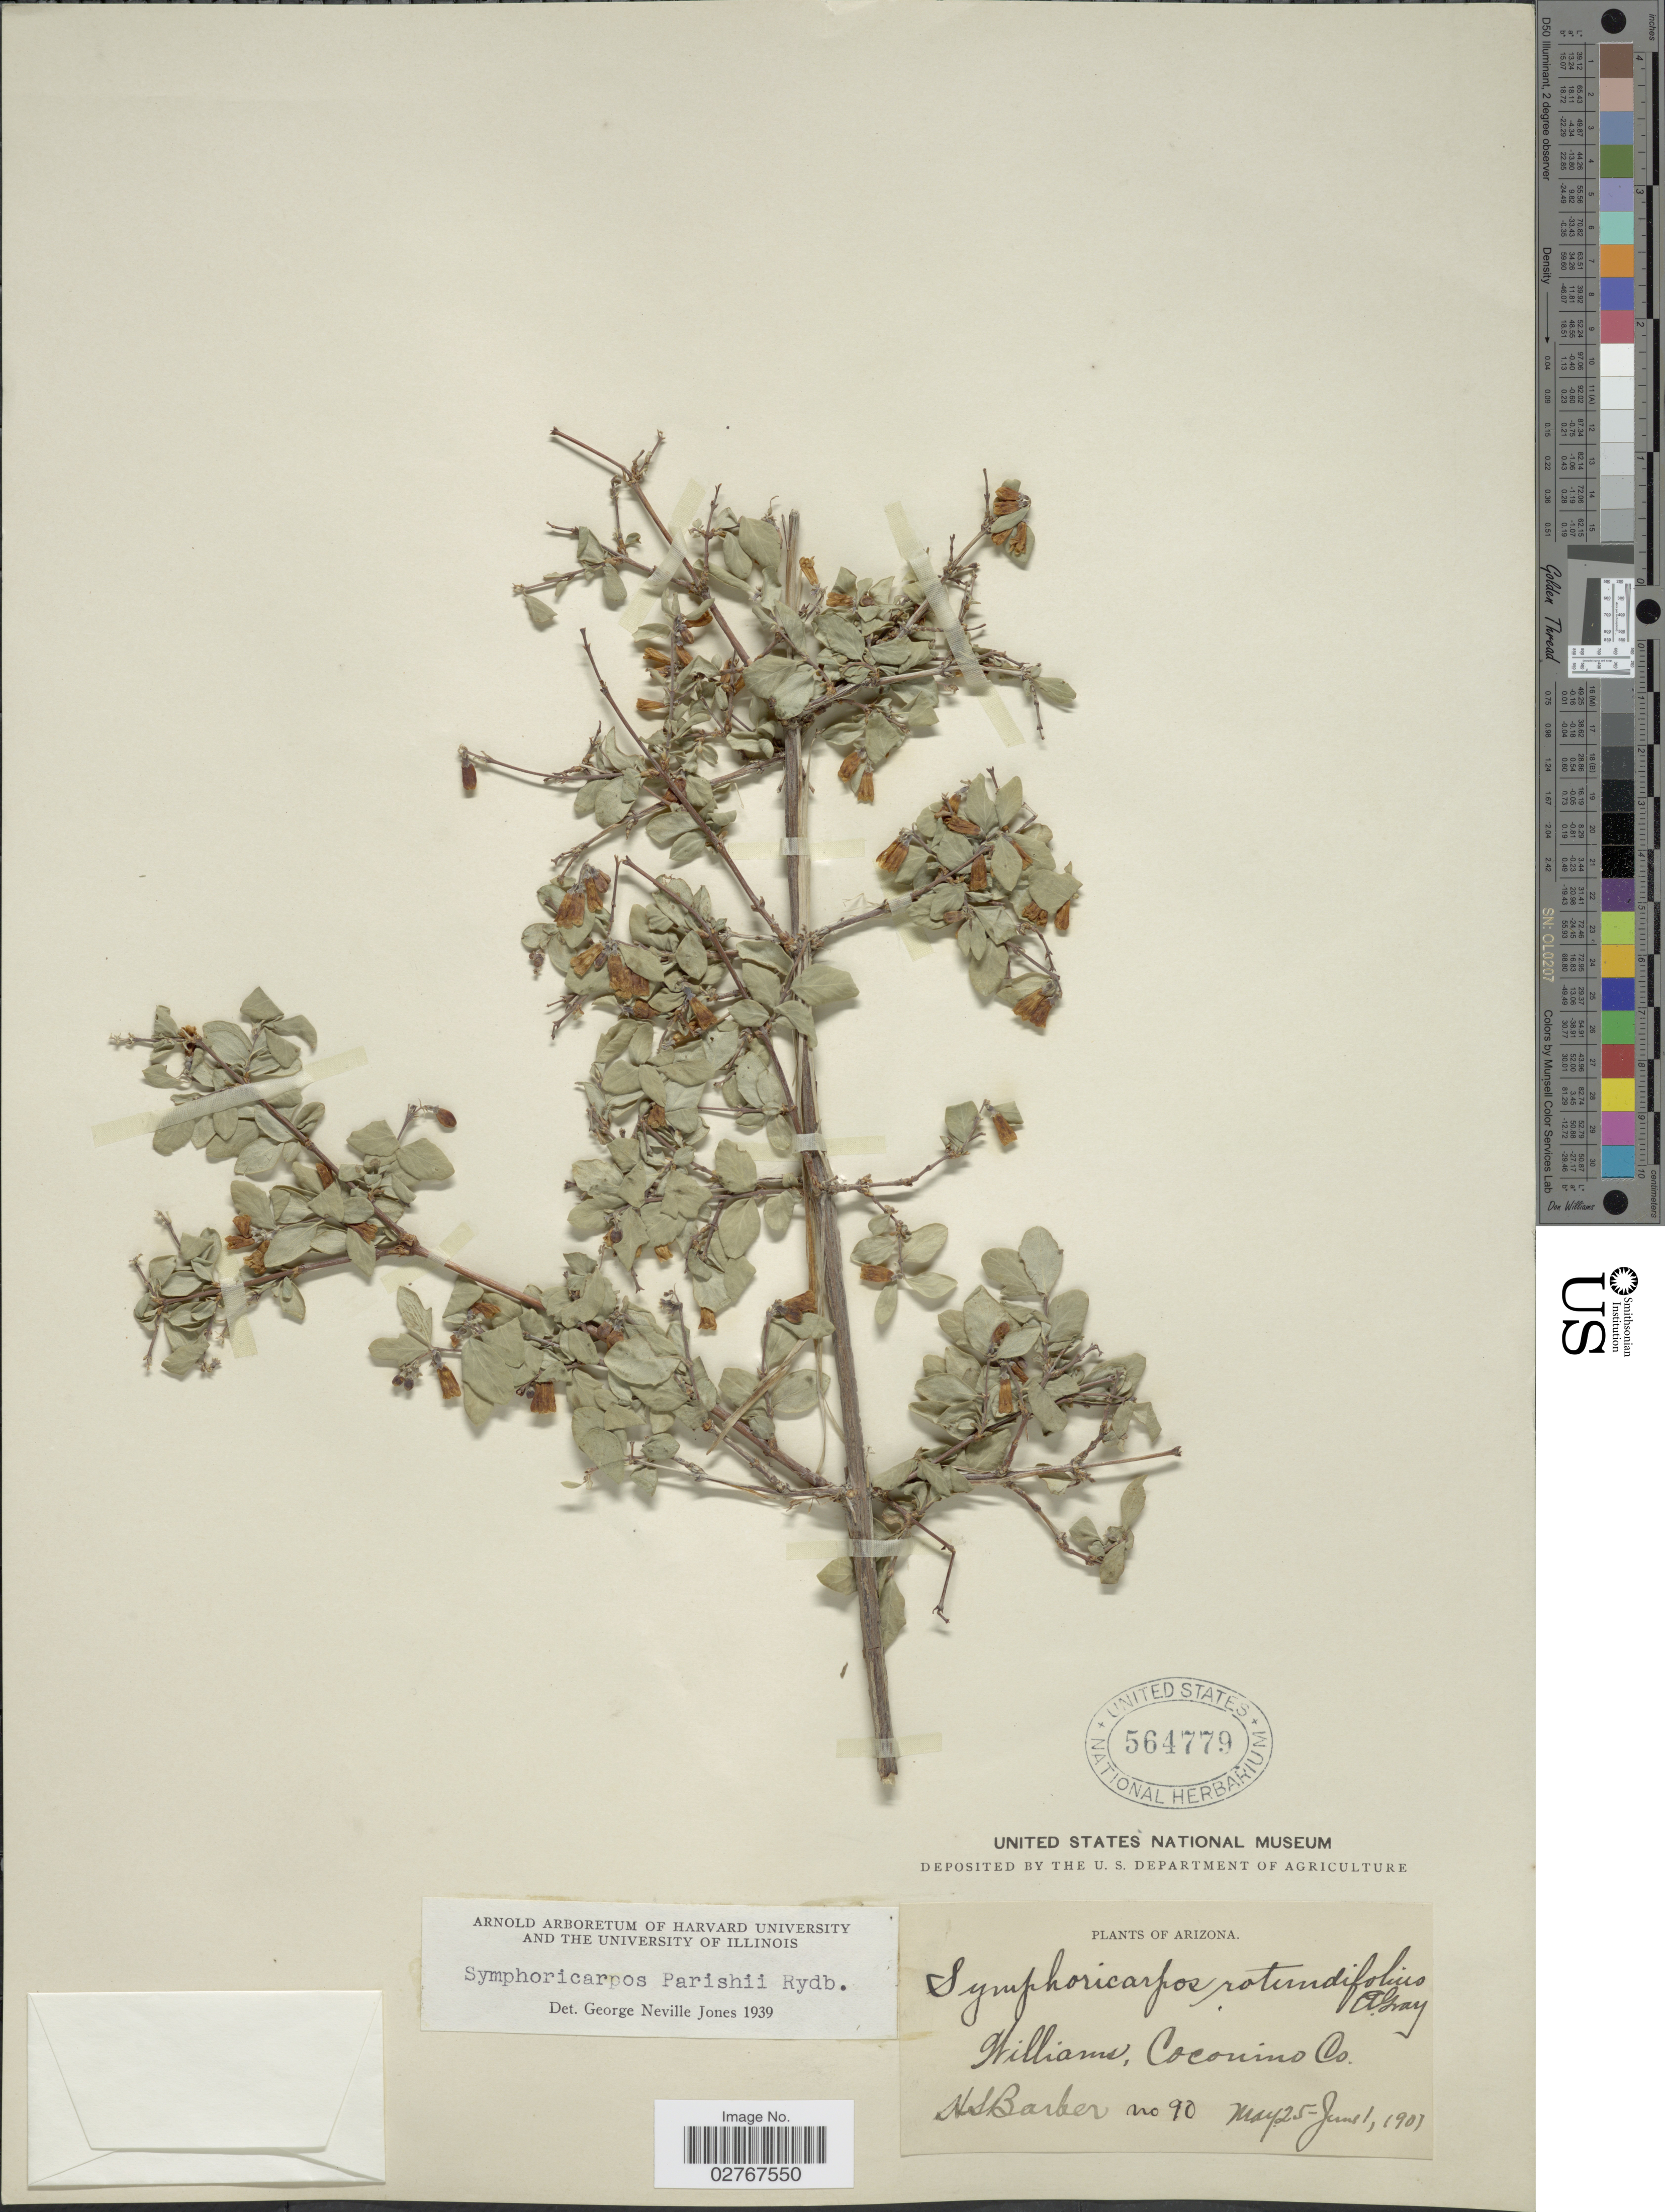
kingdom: Plantae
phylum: Tracheophyta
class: Magnoliopsida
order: Dipsacales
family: Caprifoliaceae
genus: Symphoricarpos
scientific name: Symphoricarpos parishii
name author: Rydb.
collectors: H. Barber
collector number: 90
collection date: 1901-05-25/1901-06-01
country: United States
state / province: Arizona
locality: Williams, Coconino Co.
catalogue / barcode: US 564779